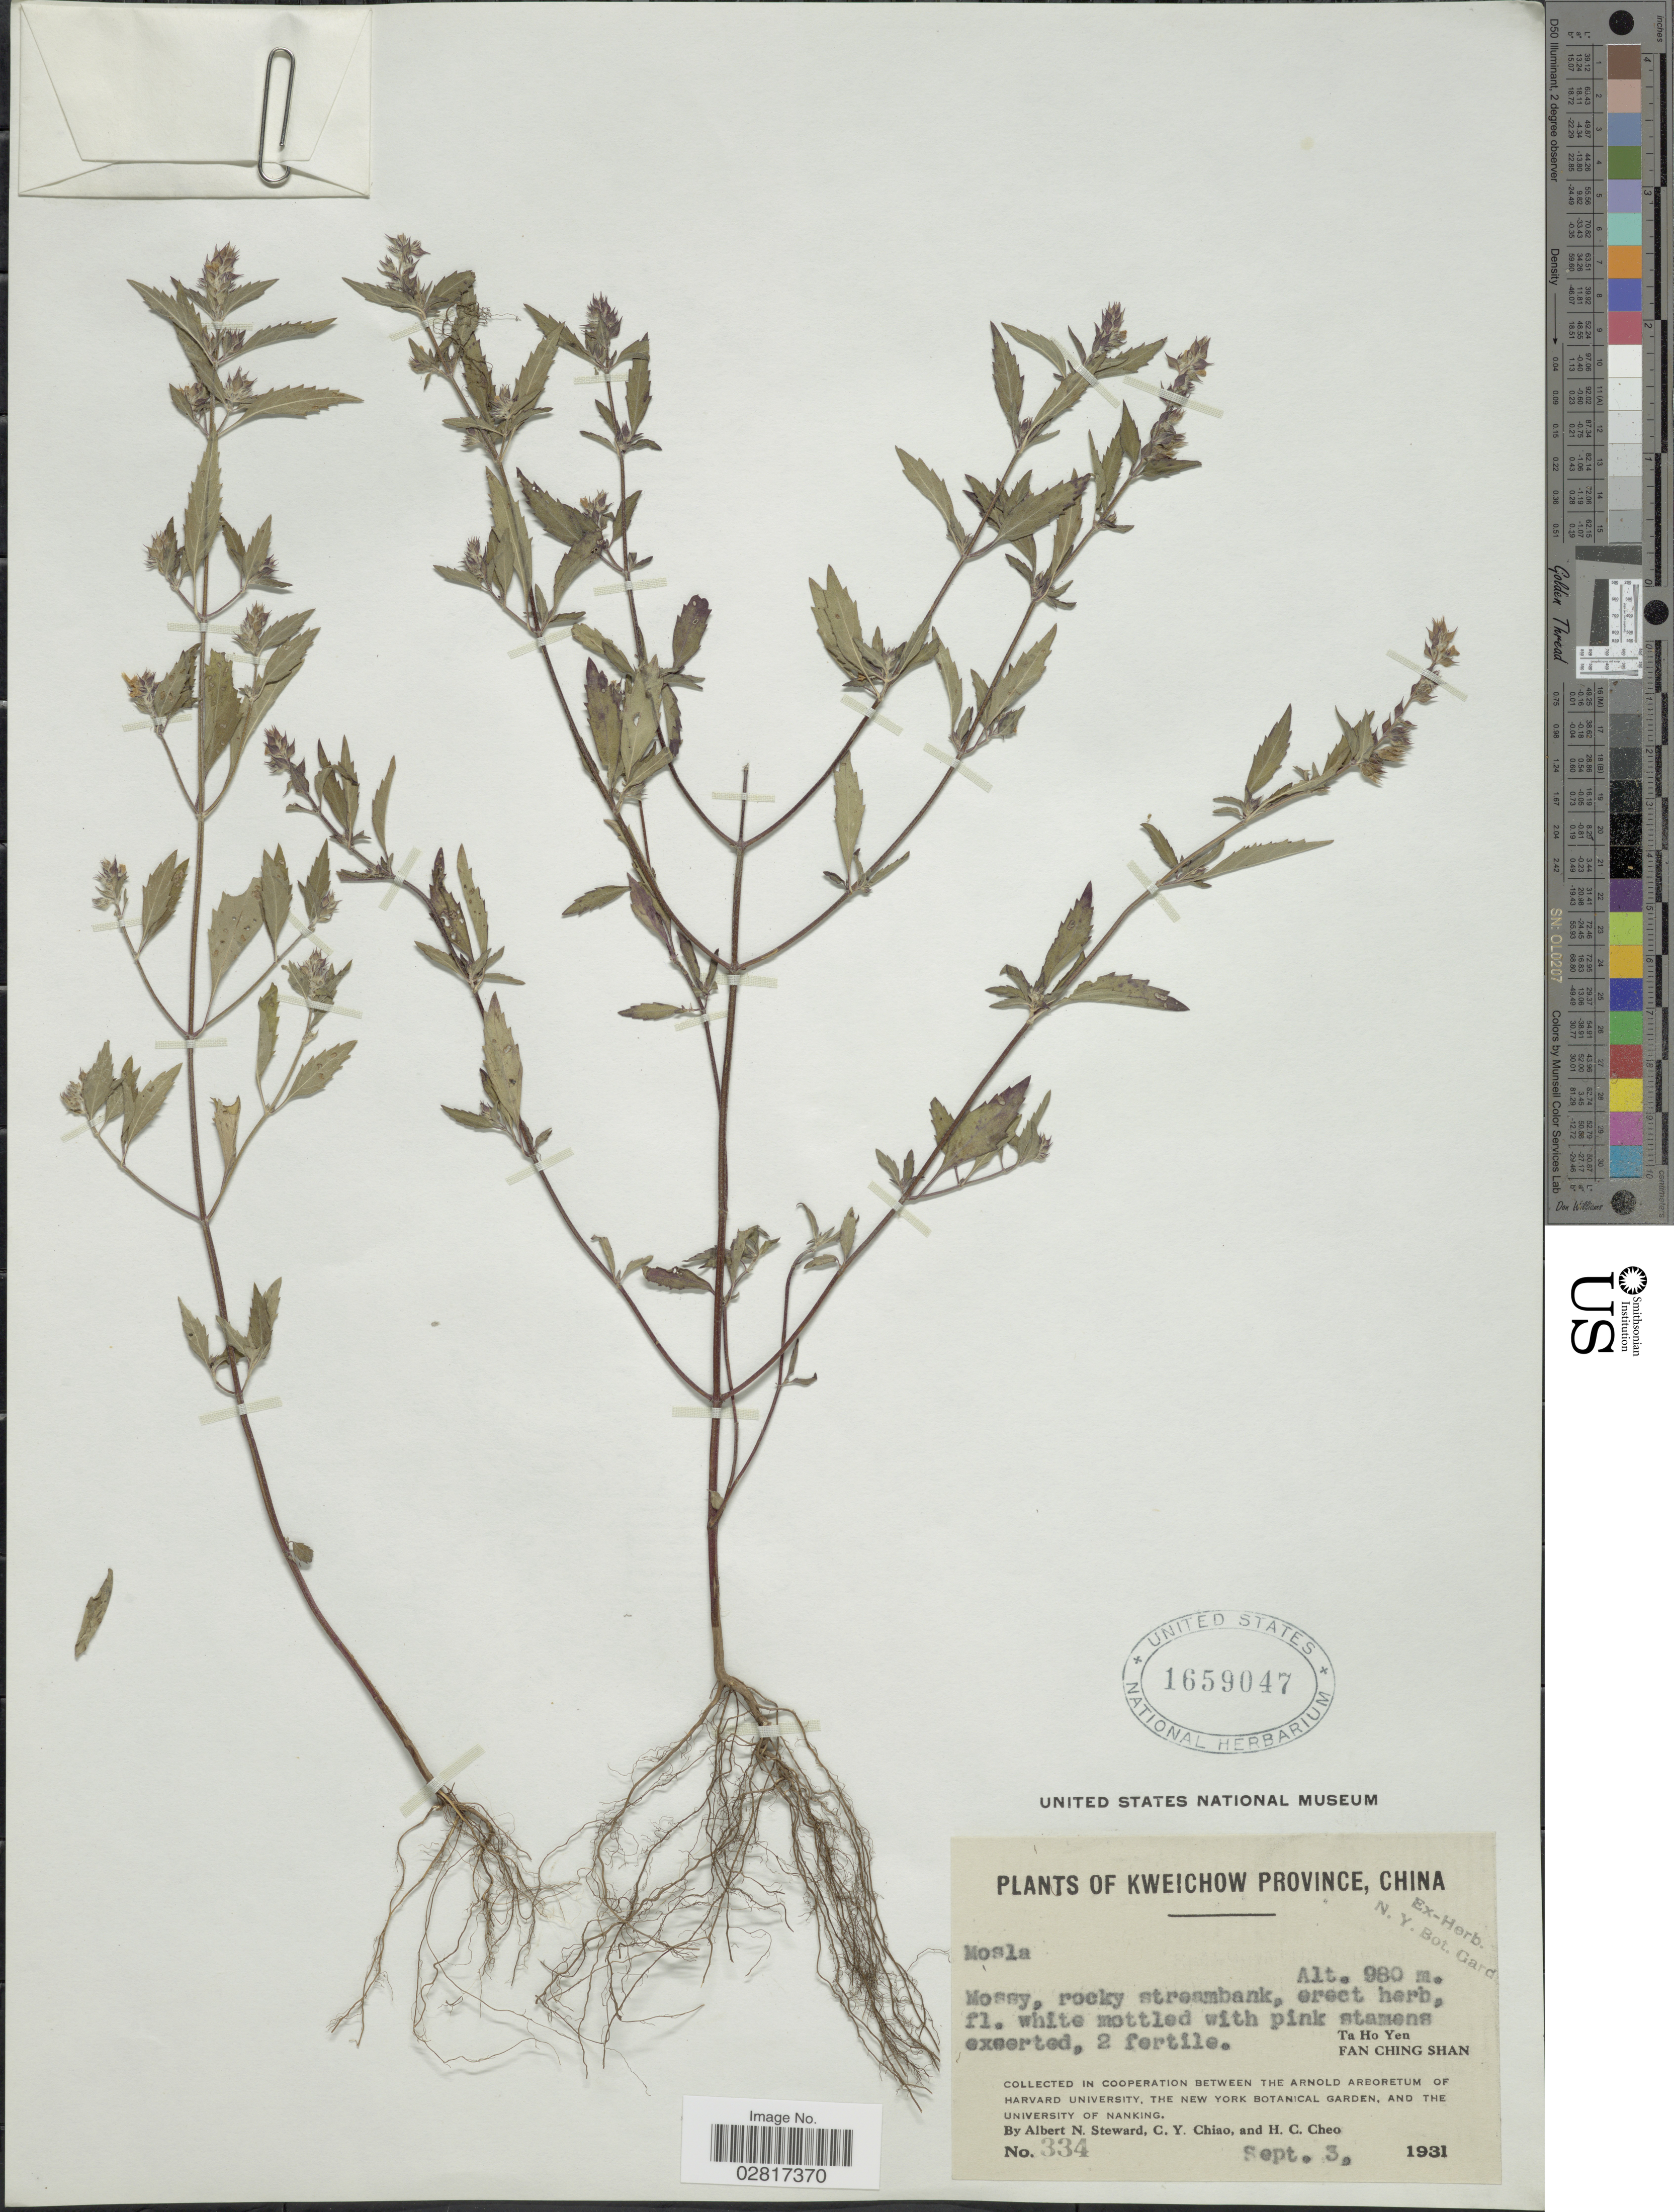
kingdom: Plantae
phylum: Tracheophyta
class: Magnoliopsida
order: Lamiales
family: Lamiaceae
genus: Mosla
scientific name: Mosla sp.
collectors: A. N. Steward, C. Y. Chiao & H. Cheo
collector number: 334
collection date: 1931-09-03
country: China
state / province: Guizhou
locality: Kweichow Province. Ta Ho Yen. Fan Chin Shan.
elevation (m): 980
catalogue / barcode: US 1659047